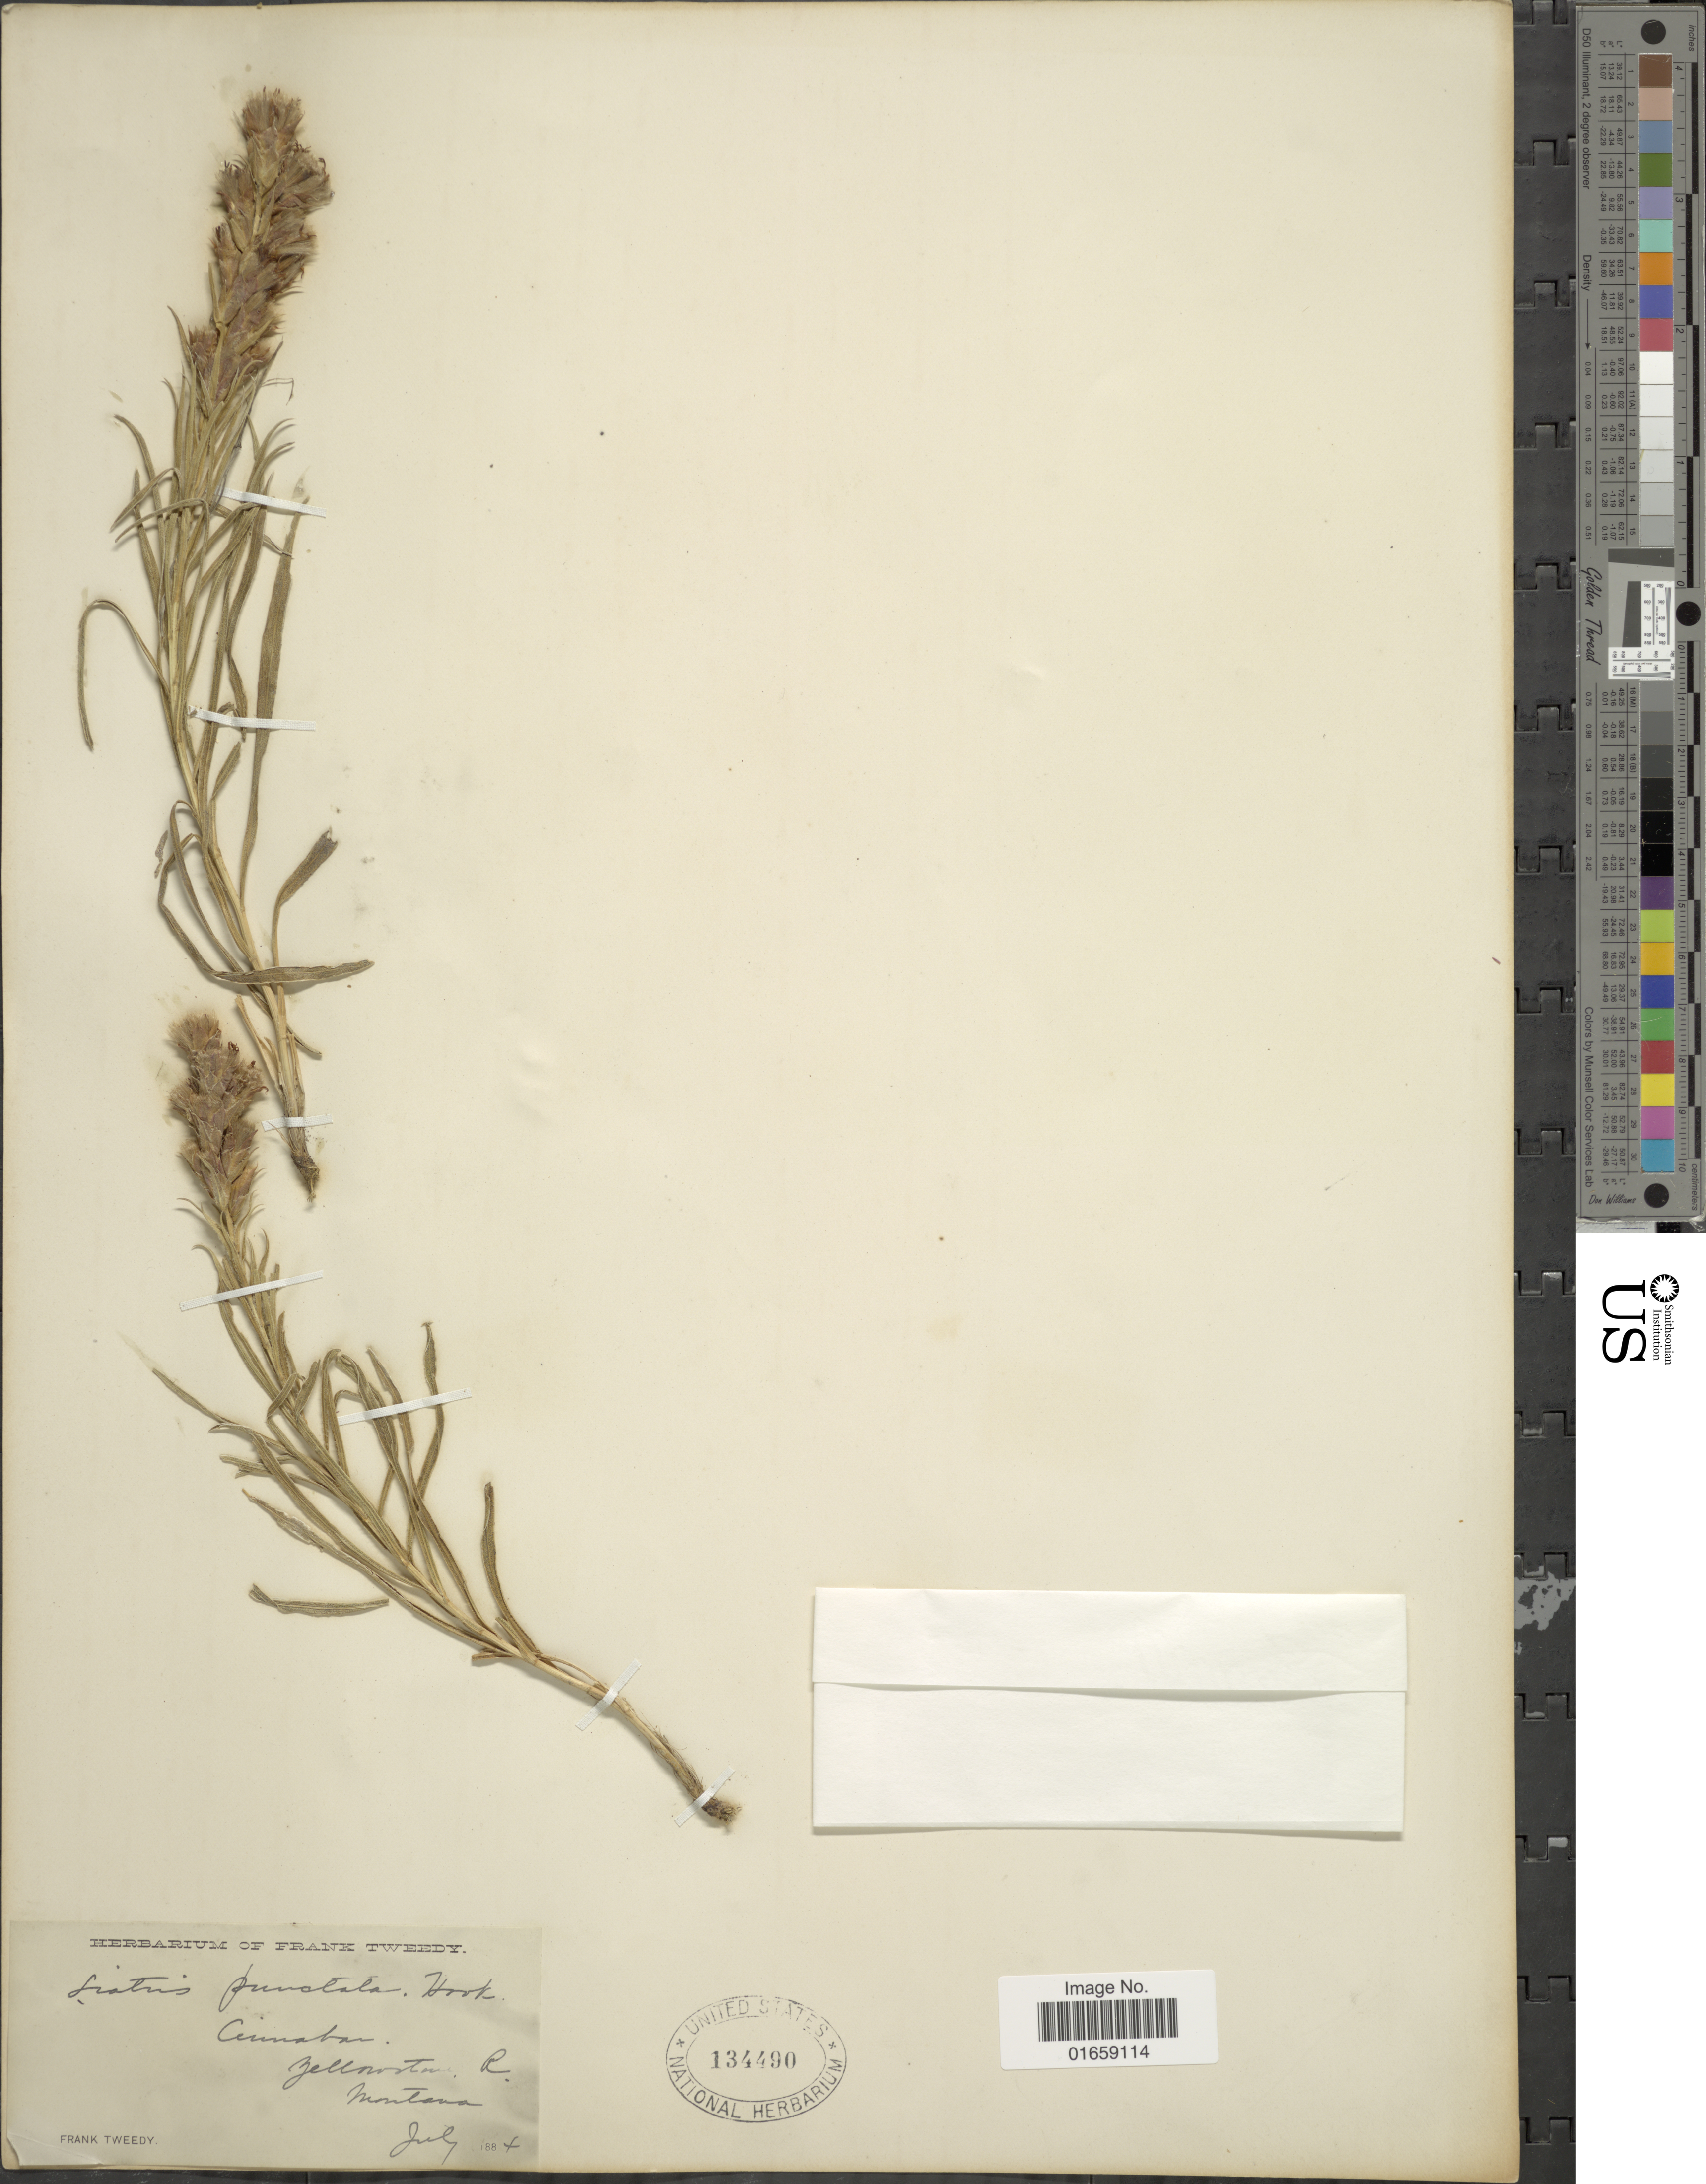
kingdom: Plantae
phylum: Tracheophyta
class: Magnoliopsida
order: Asterales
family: Asteraceae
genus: Liatris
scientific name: Liatris punctata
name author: Hook.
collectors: F. Tweedy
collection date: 1884-07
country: United States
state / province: Montana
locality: Cinnatan, Yellingston, R.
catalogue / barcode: US 134490